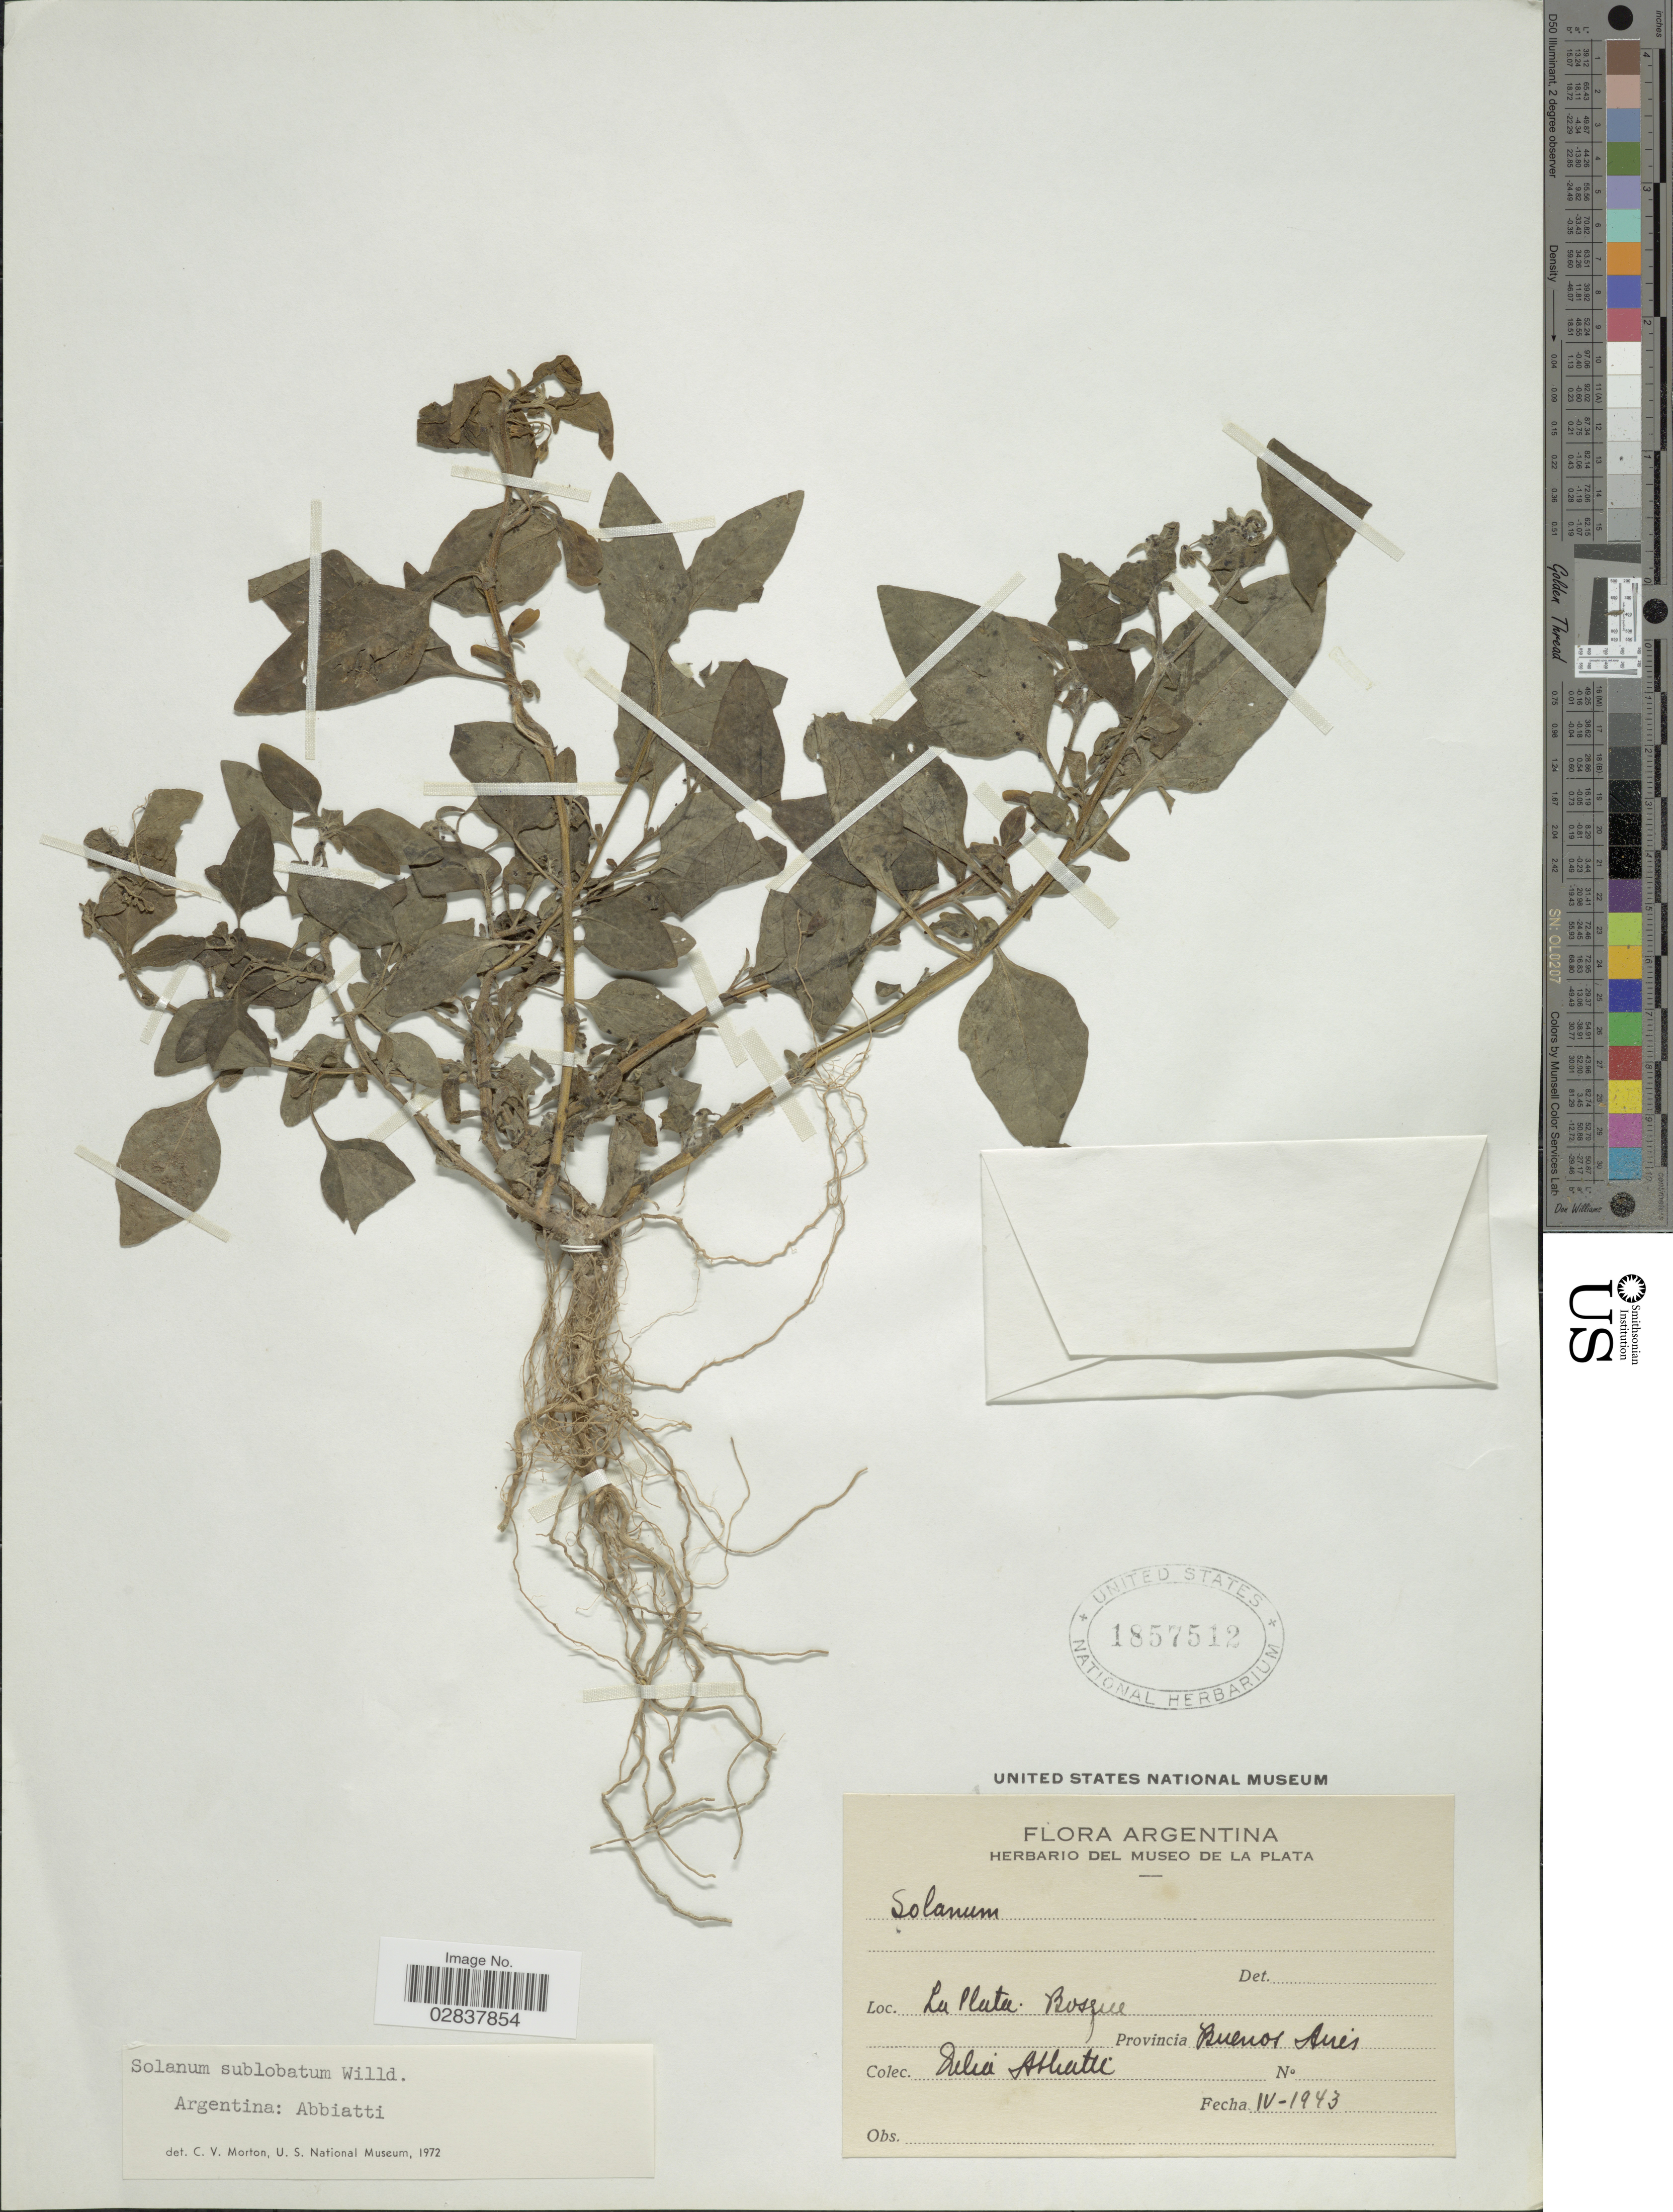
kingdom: Plantae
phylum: Tracheophyta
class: Magnoliopsida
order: Solanales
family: Solanaceae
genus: Solanum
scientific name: Solanum sublobatum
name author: Roem. & Schult.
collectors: D. Abbiatti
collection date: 1943-04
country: Argentina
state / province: Buenos Aires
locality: La Plata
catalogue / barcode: US 1857512